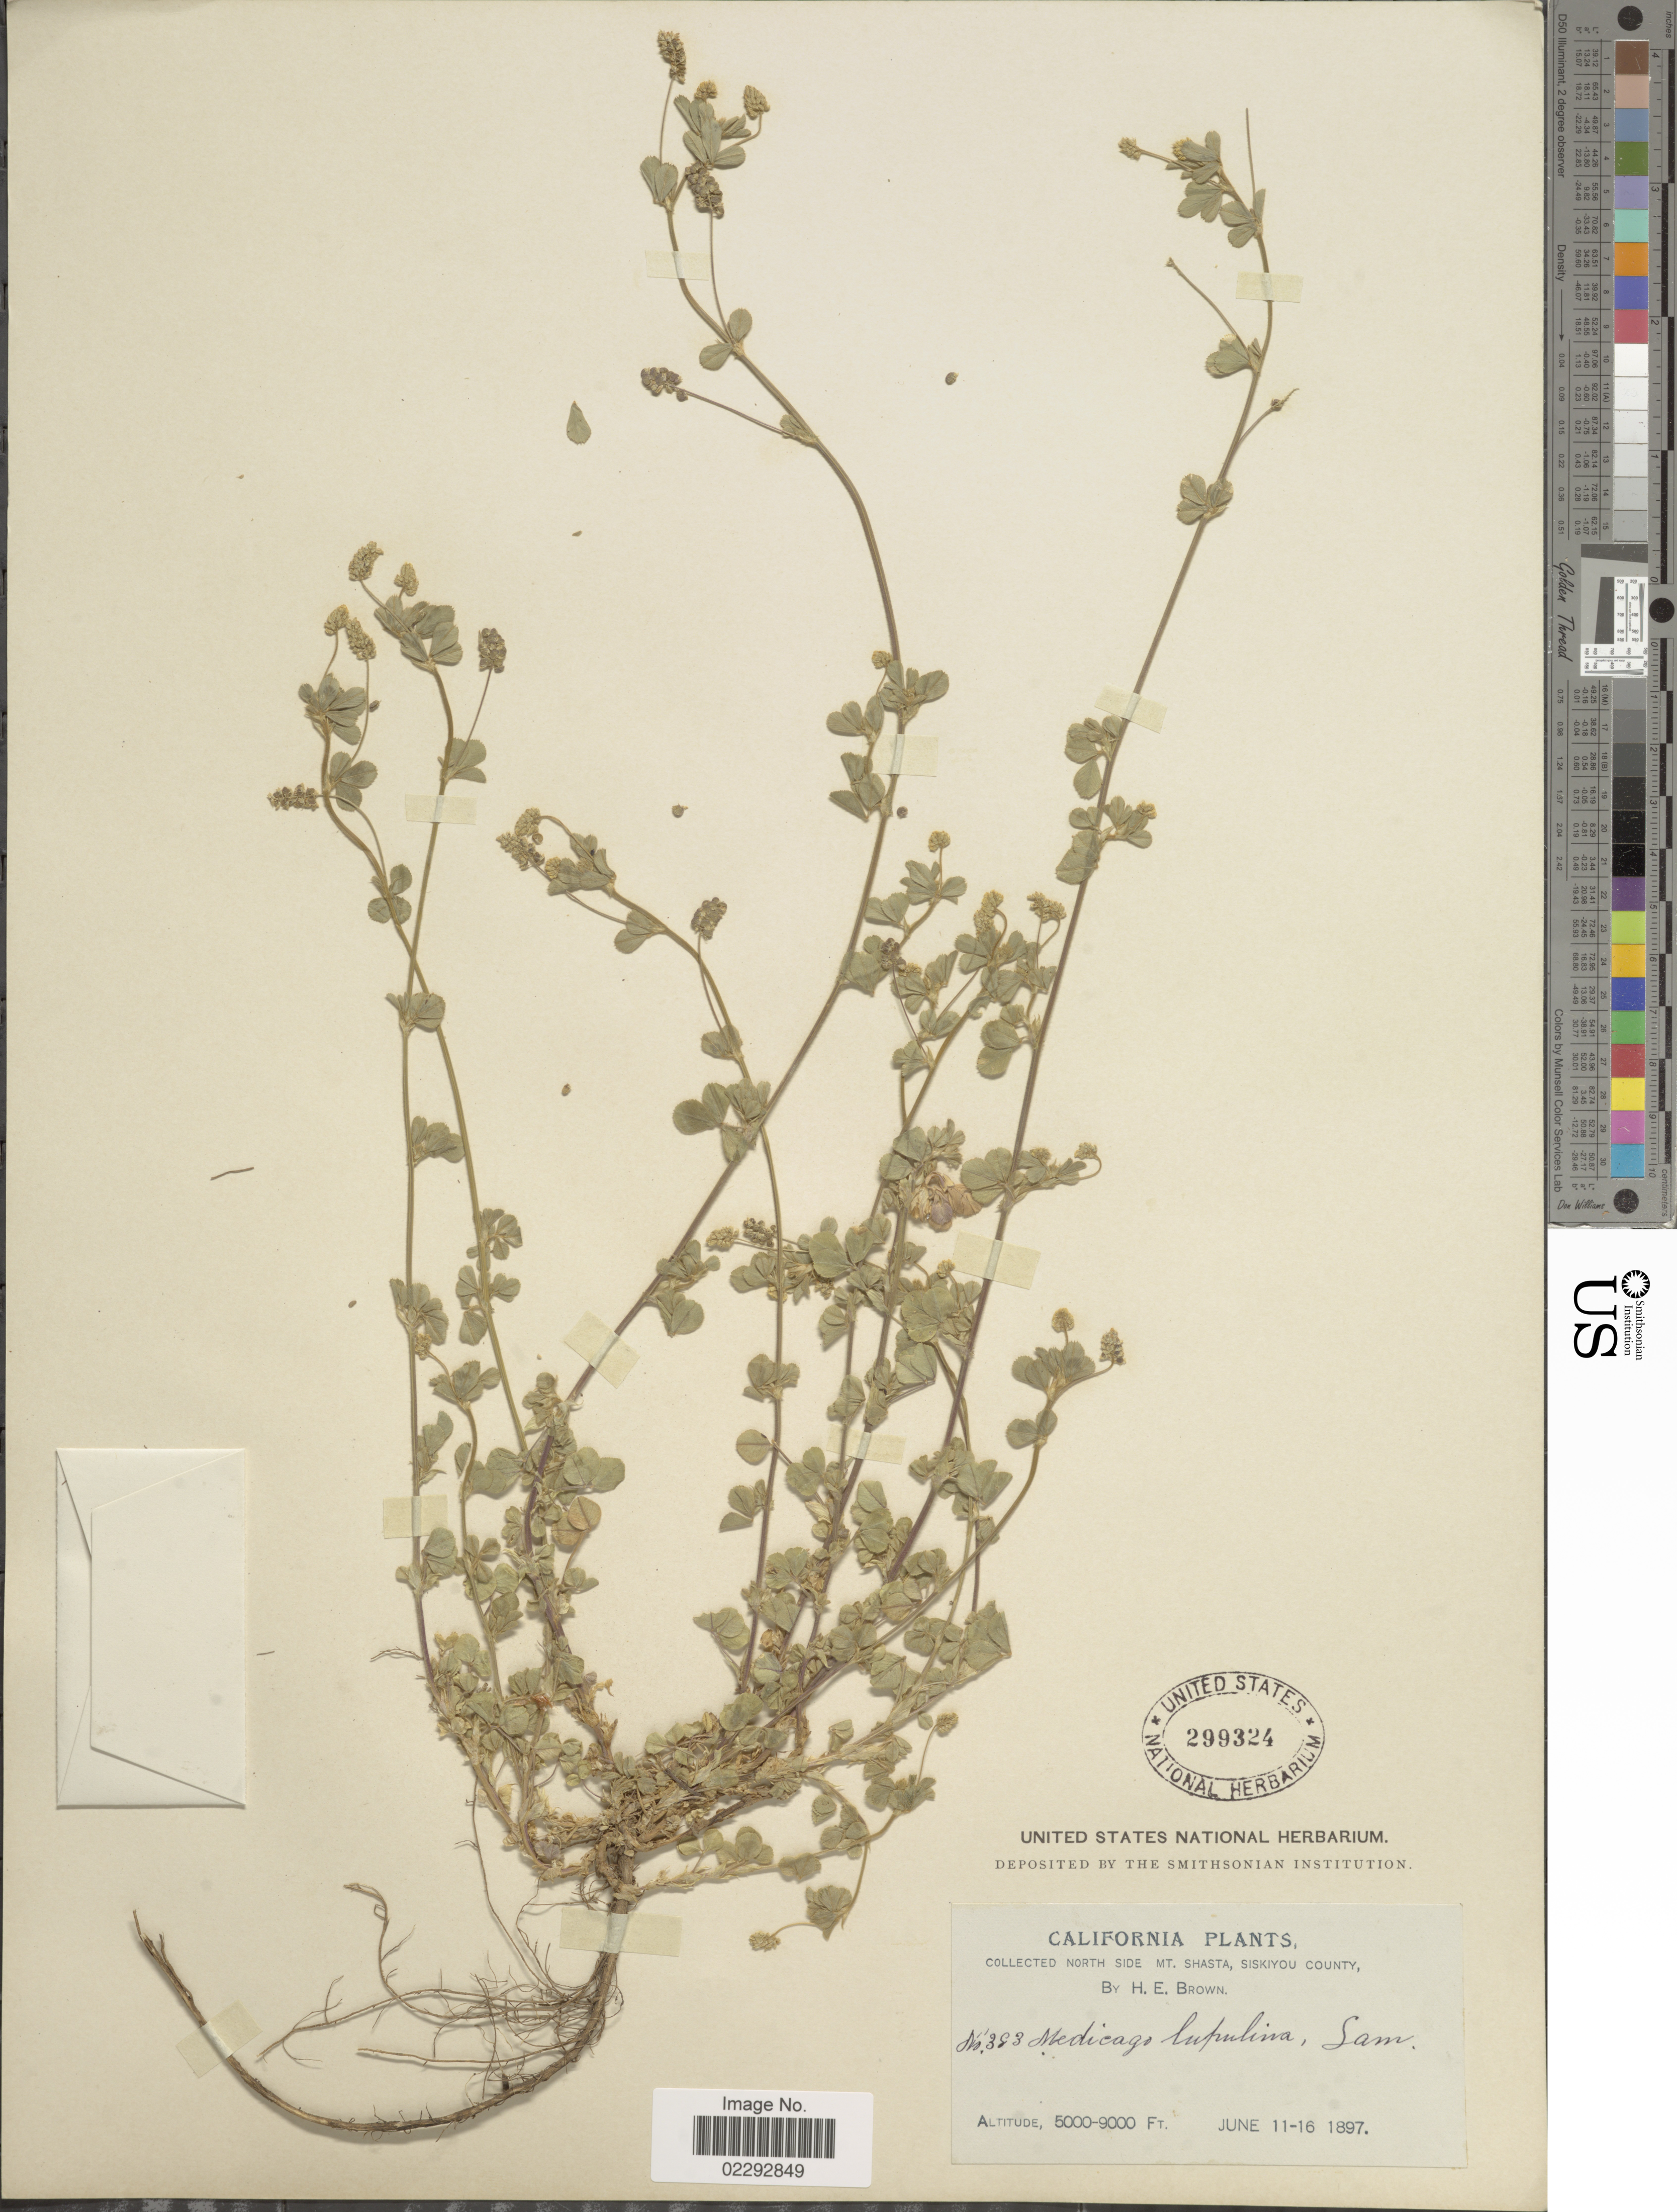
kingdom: Plantae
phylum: Tracheophyta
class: Magnoliopsida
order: Fabales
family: Fabaceae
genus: Medicago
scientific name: Medicago lupulina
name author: L.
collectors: H. E. Brown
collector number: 383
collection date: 1897-06-11/1897-06-16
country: United States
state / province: California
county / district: Siskiyou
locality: California, North side Mt. Shast, Siskiyou County.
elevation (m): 1524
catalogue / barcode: US 299324